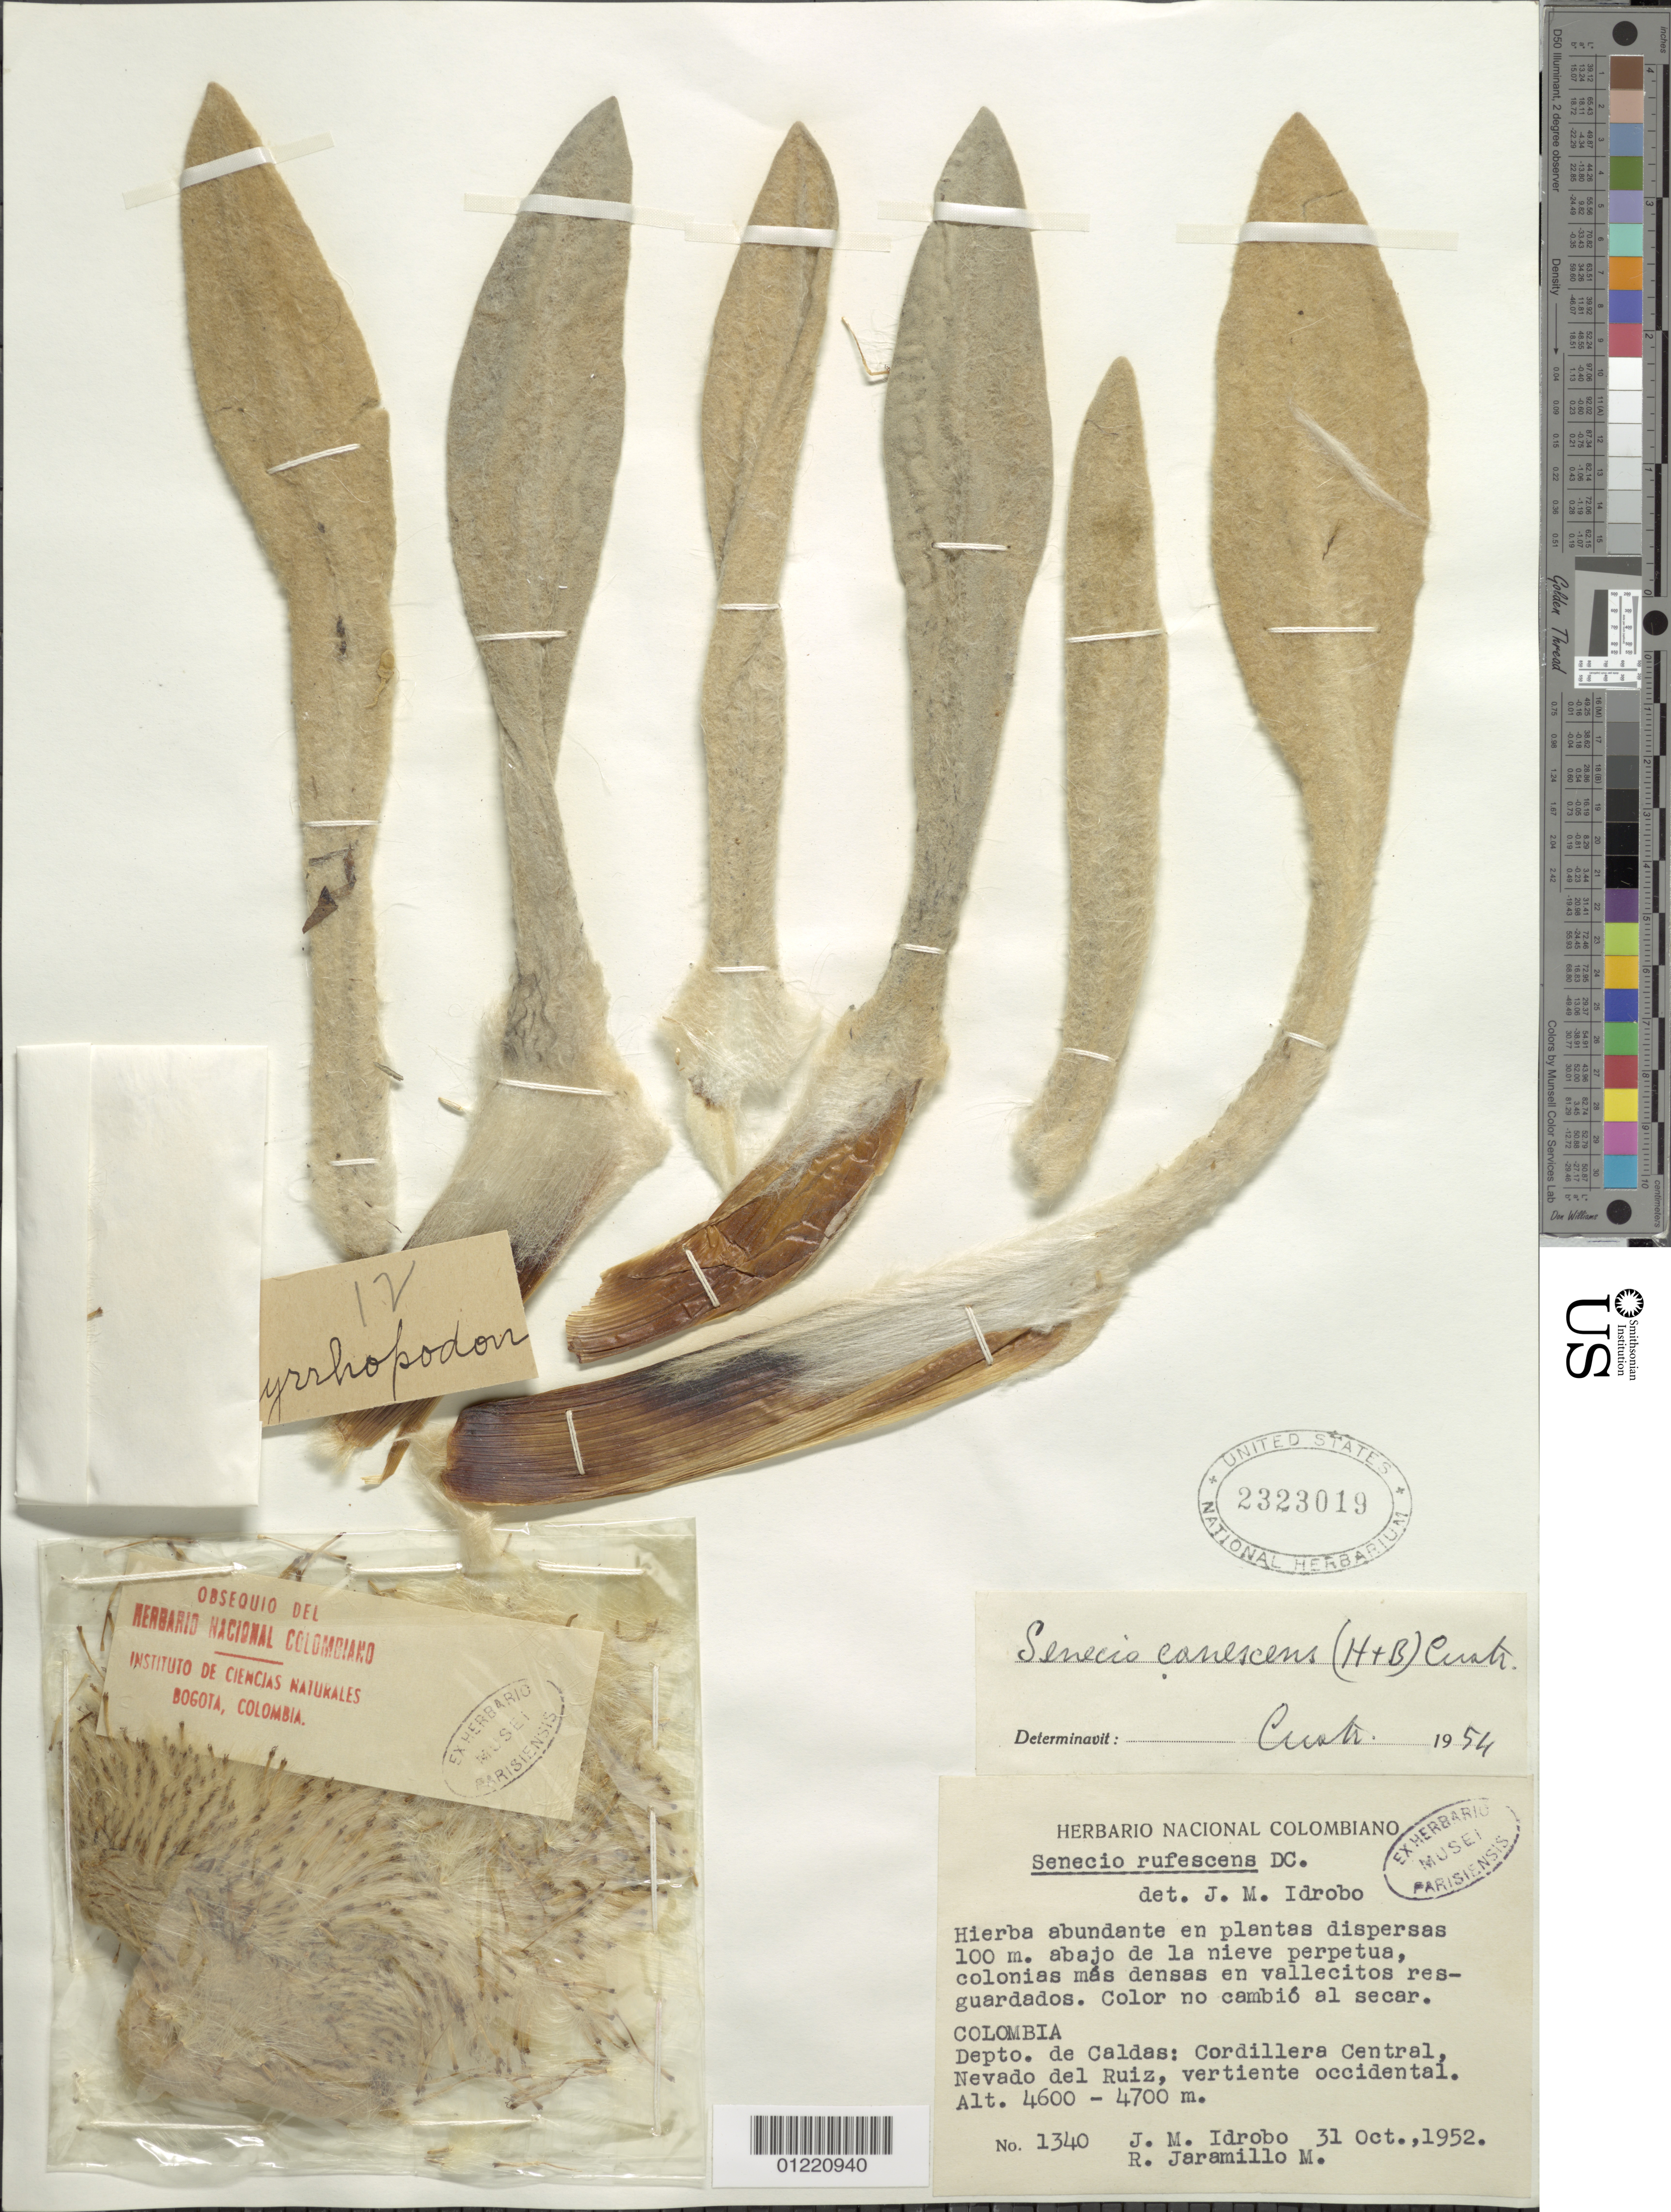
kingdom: Plantae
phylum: Tracheophyta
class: Magnoliopsida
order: Asterales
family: Asteraceae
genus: Senecio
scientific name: Senecio canescens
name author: (Bonpl.) Cuatrec.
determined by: Salomon, Luciana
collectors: J. M. Idrobo & R. Jaramillo M.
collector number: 1340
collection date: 1952-10-31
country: Colombia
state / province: Caldas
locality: Cordillera Central, Nevado del Ruiz, vertiente occidental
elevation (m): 4600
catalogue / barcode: US 2323019